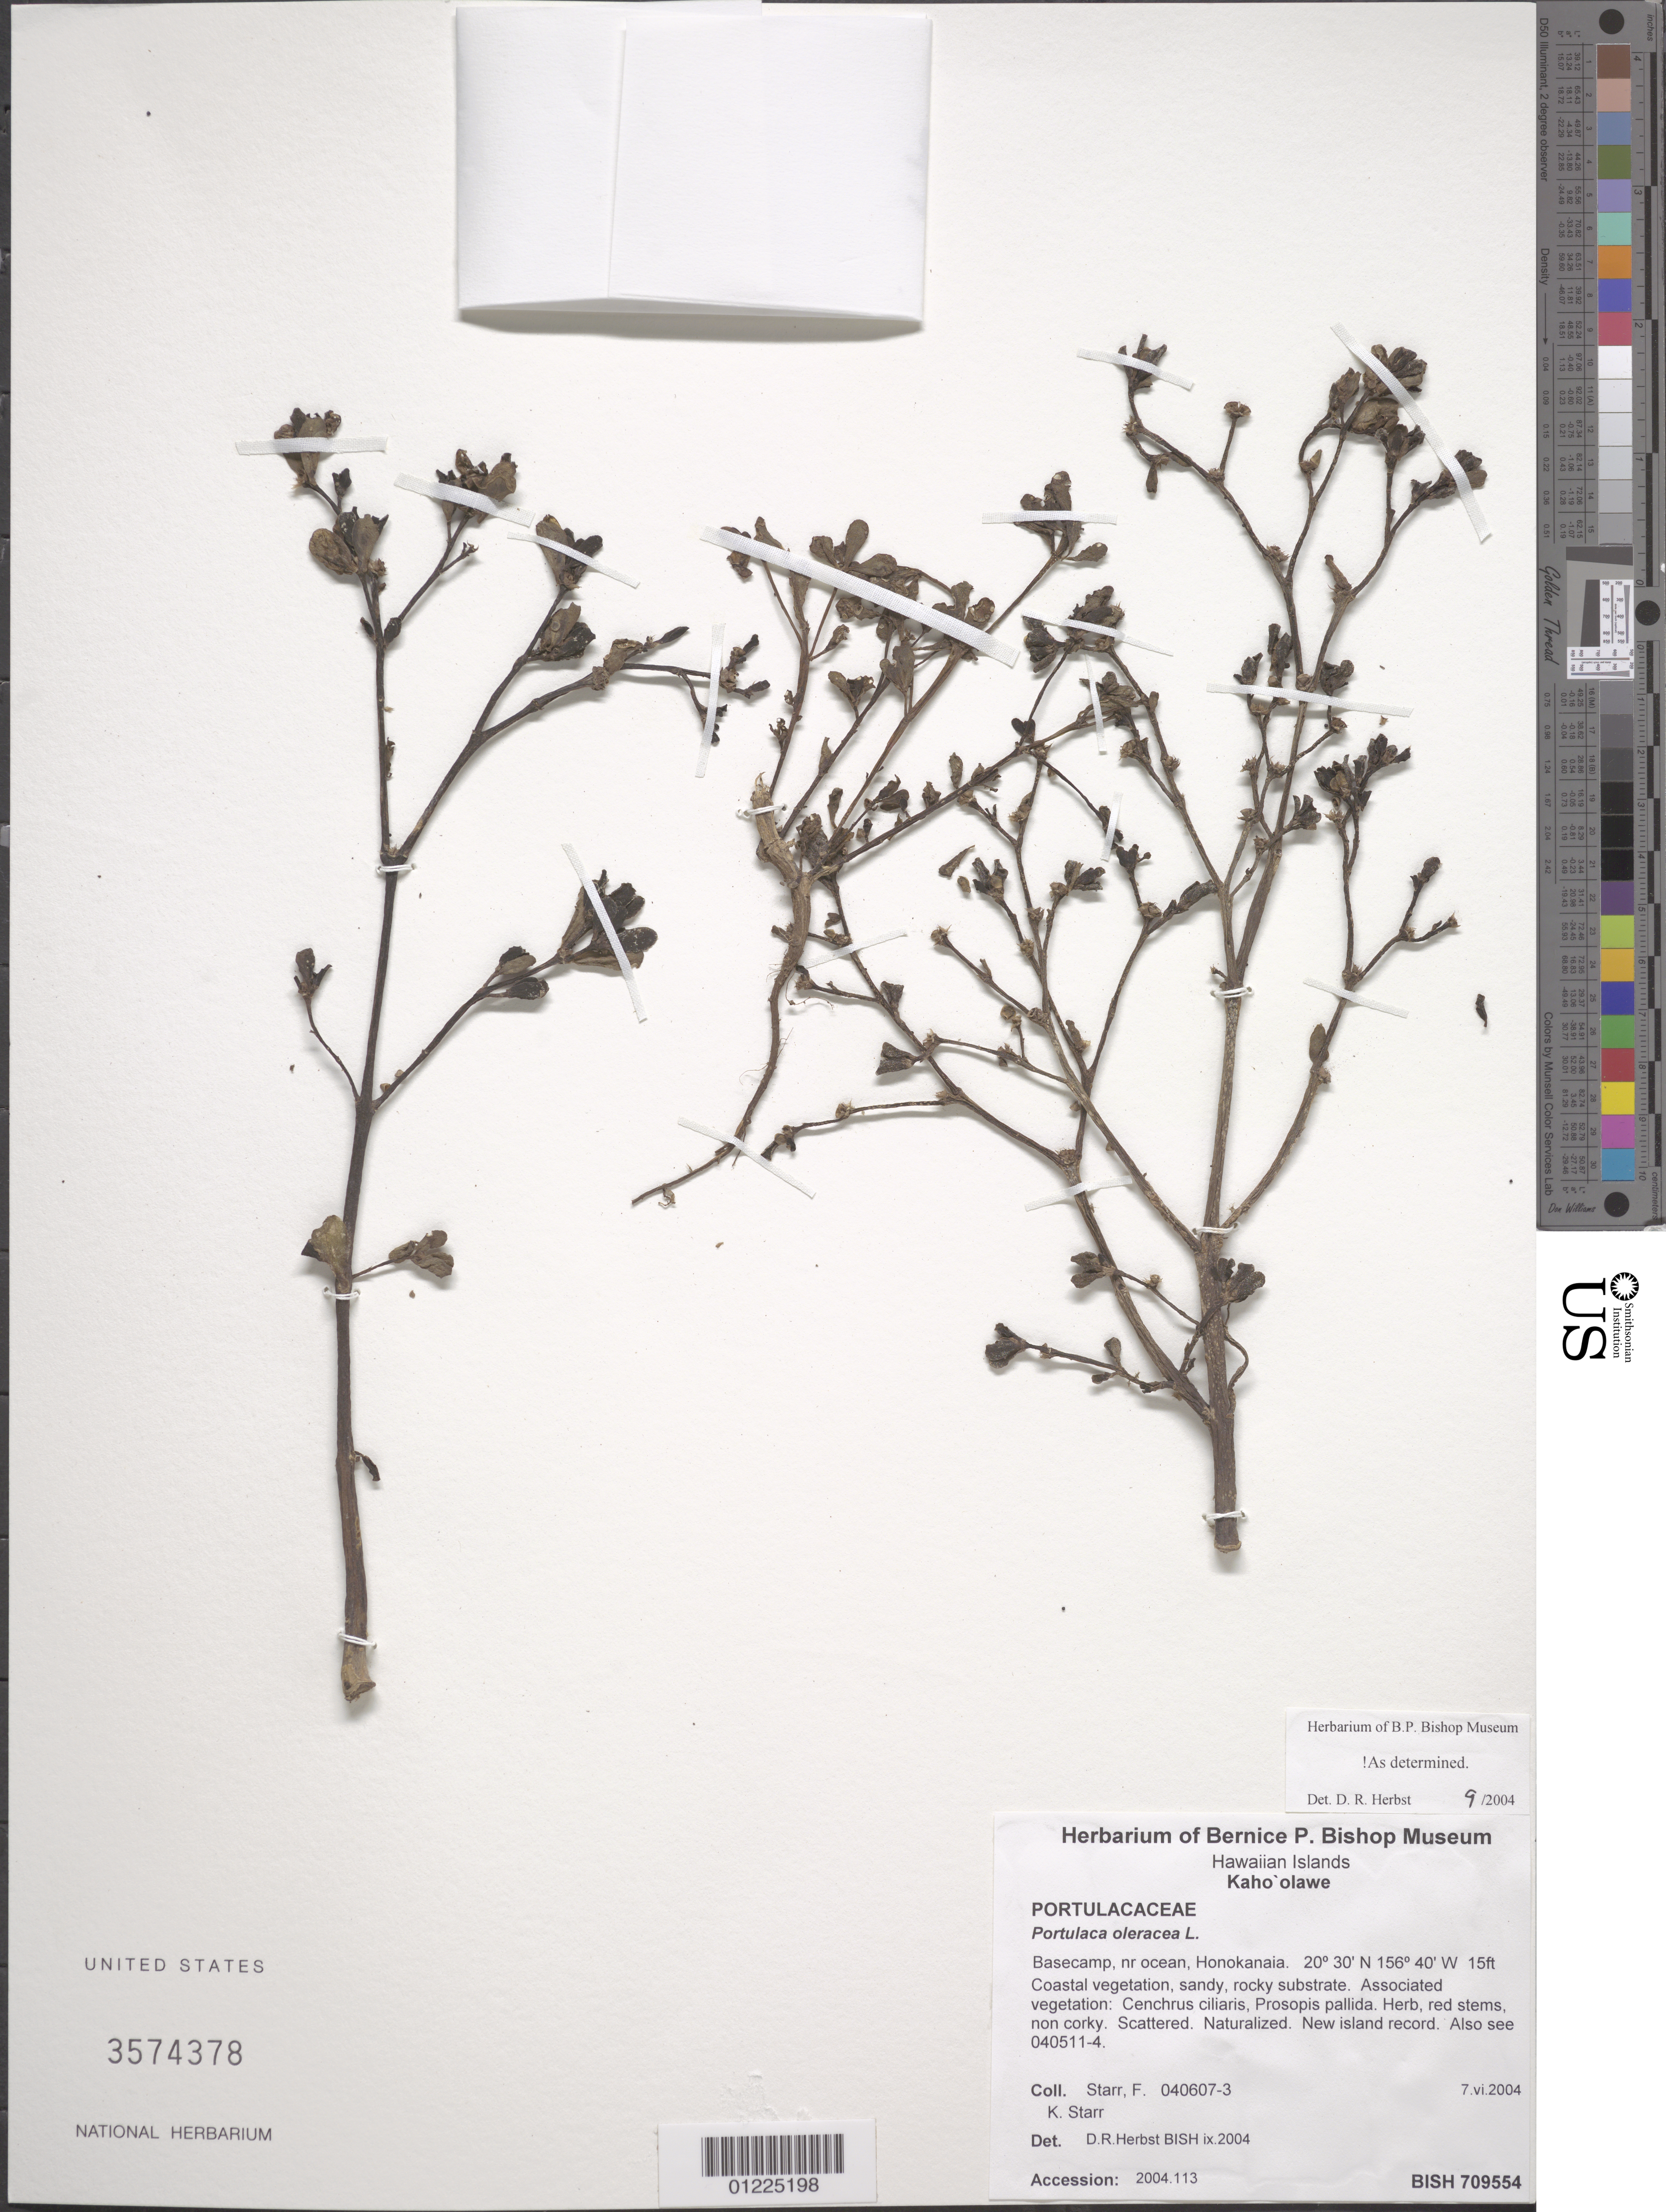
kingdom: Plantae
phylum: Tracheophyta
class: Magnoliopsida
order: Caryophyllales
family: Portulacaceae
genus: Portulaca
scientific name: Portulaca oleracea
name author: L.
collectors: F. Starr & K. Starr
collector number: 040607-3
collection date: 2004-06-07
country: United States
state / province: Hawaii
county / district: Maui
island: Kaho'olawe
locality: Basecamp, nr ocean, Honokanaia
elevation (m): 5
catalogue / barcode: US 3574378